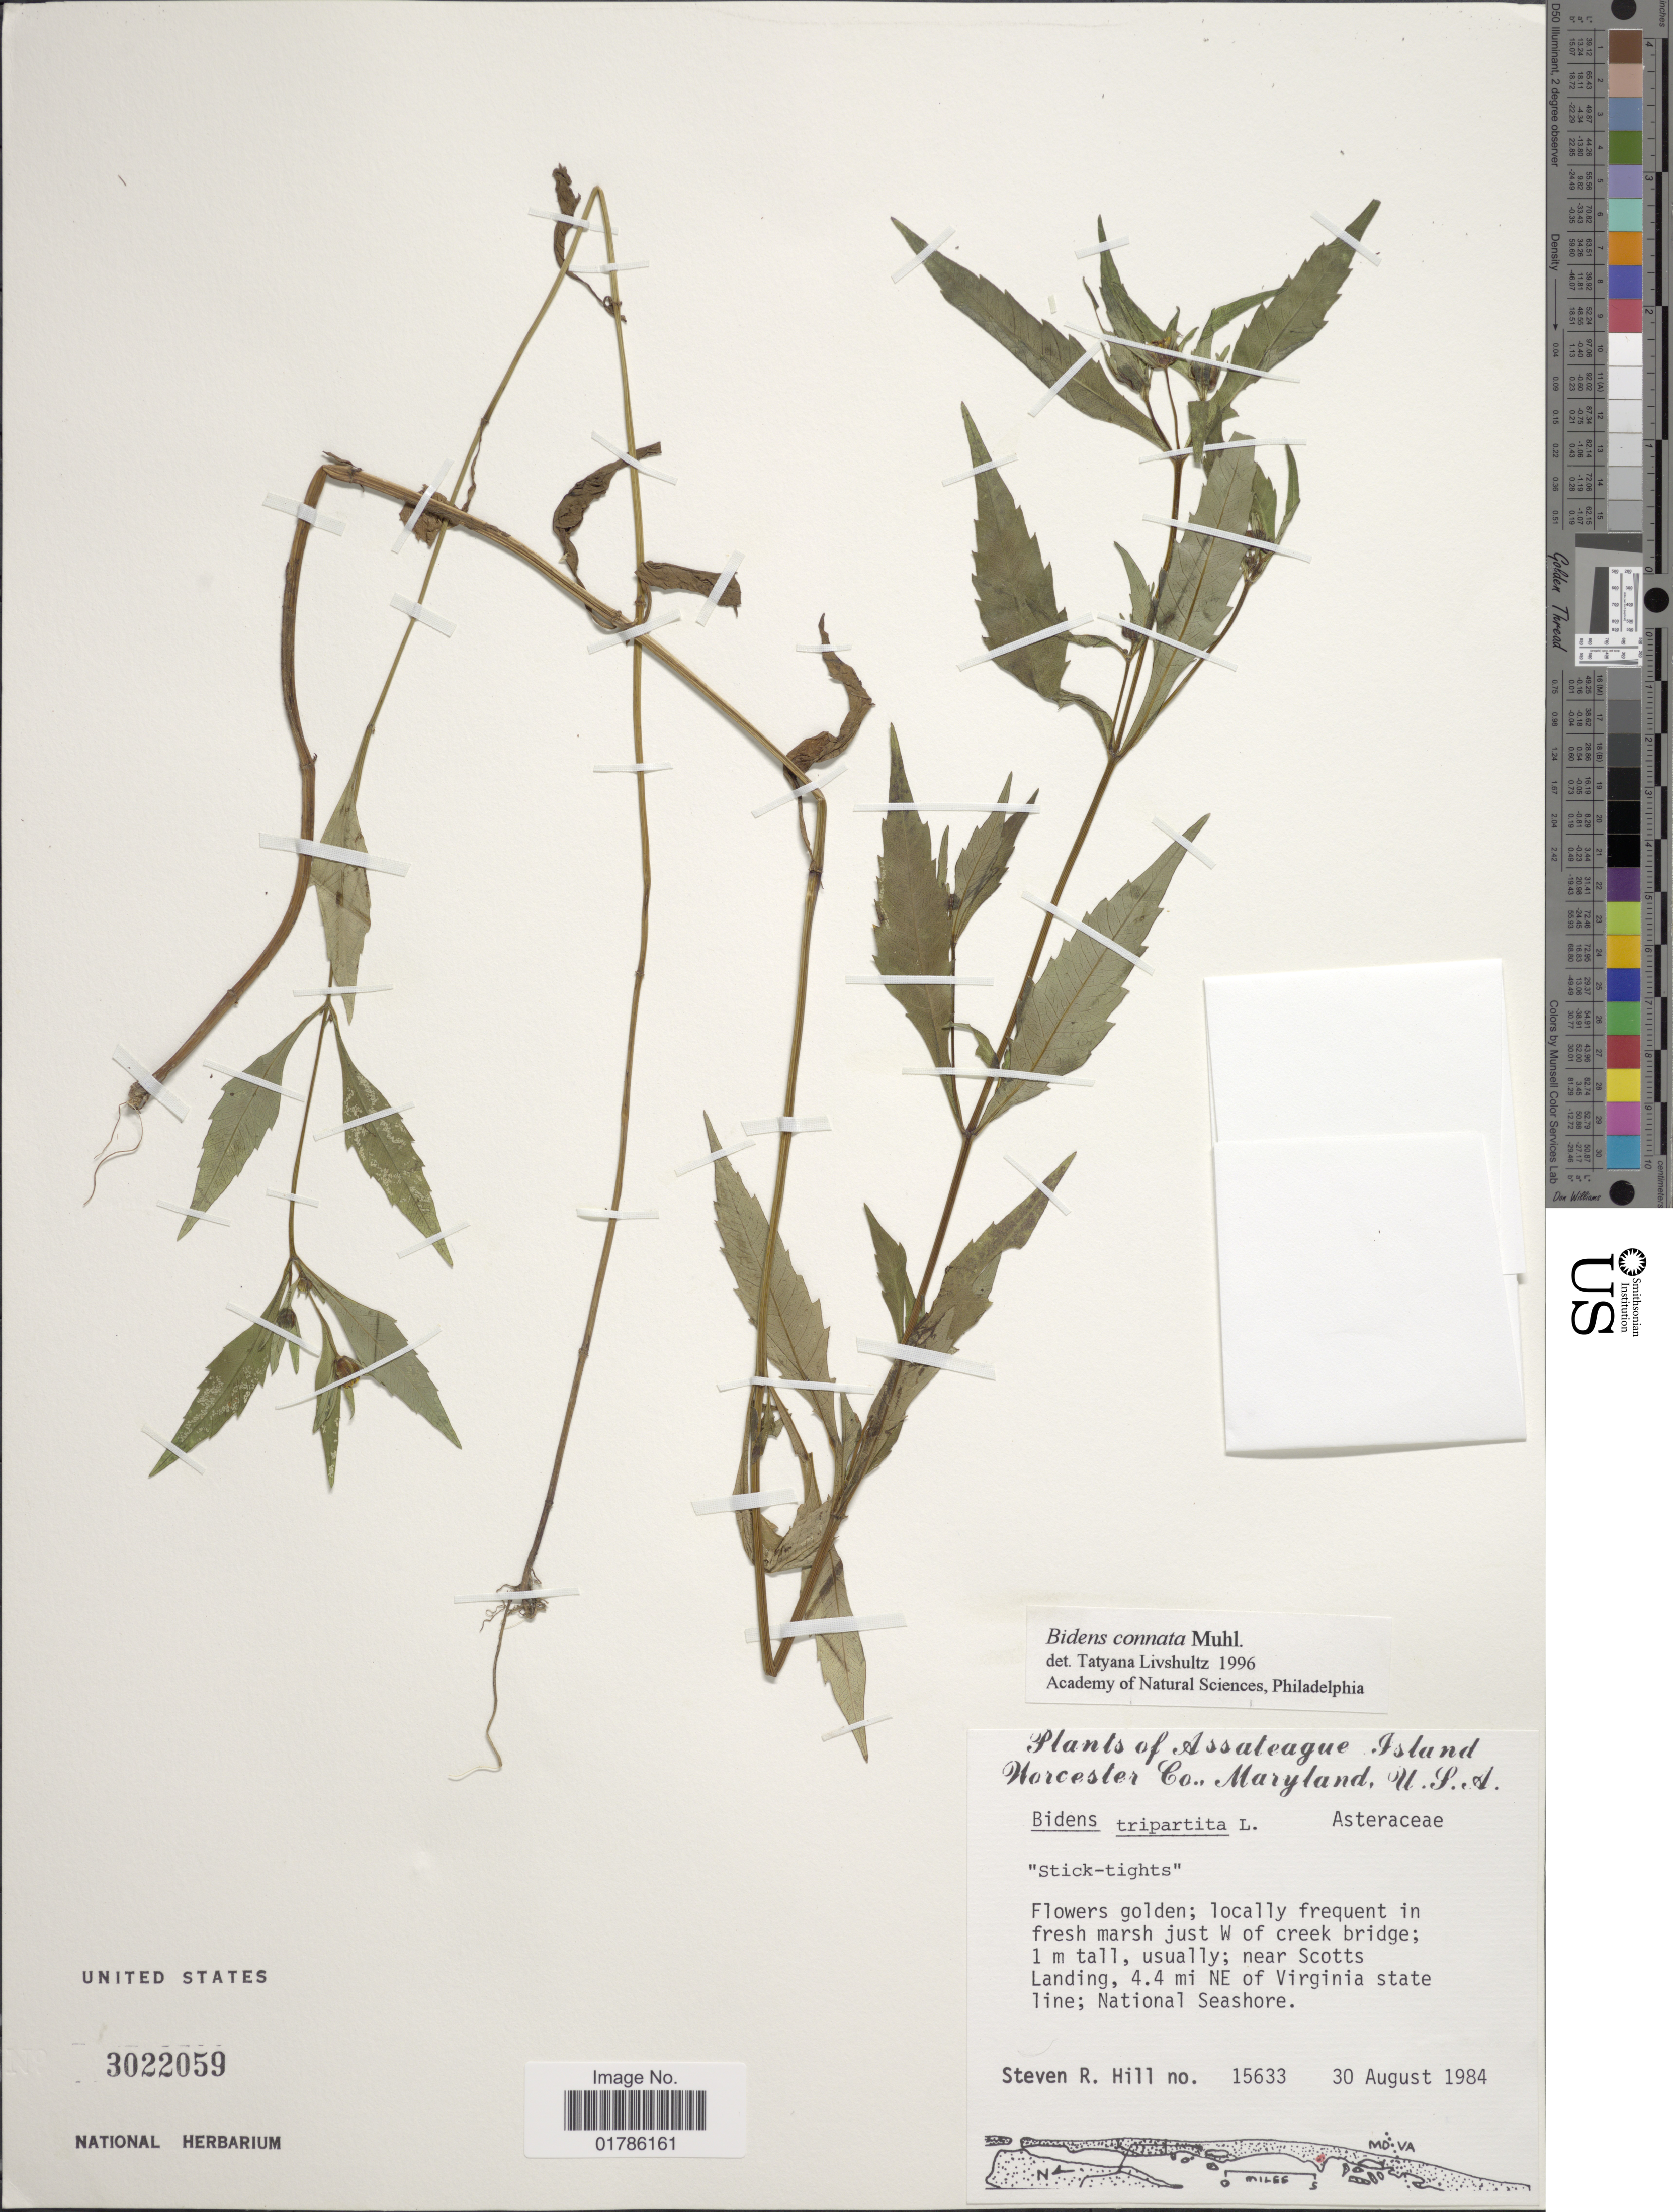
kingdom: Plantae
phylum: Tracheophyta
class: Magnoliopsida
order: Asterales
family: Asteraceae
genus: Bidens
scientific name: Bidens connata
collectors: S. R. Hill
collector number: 15633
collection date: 1984-08-30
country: United States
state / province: Maryland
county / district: Worcester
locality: Assateague Island, Worcester Co., near Scotts Landing, 4.4 mi NE of Virginia state line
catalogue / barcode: US 3022059